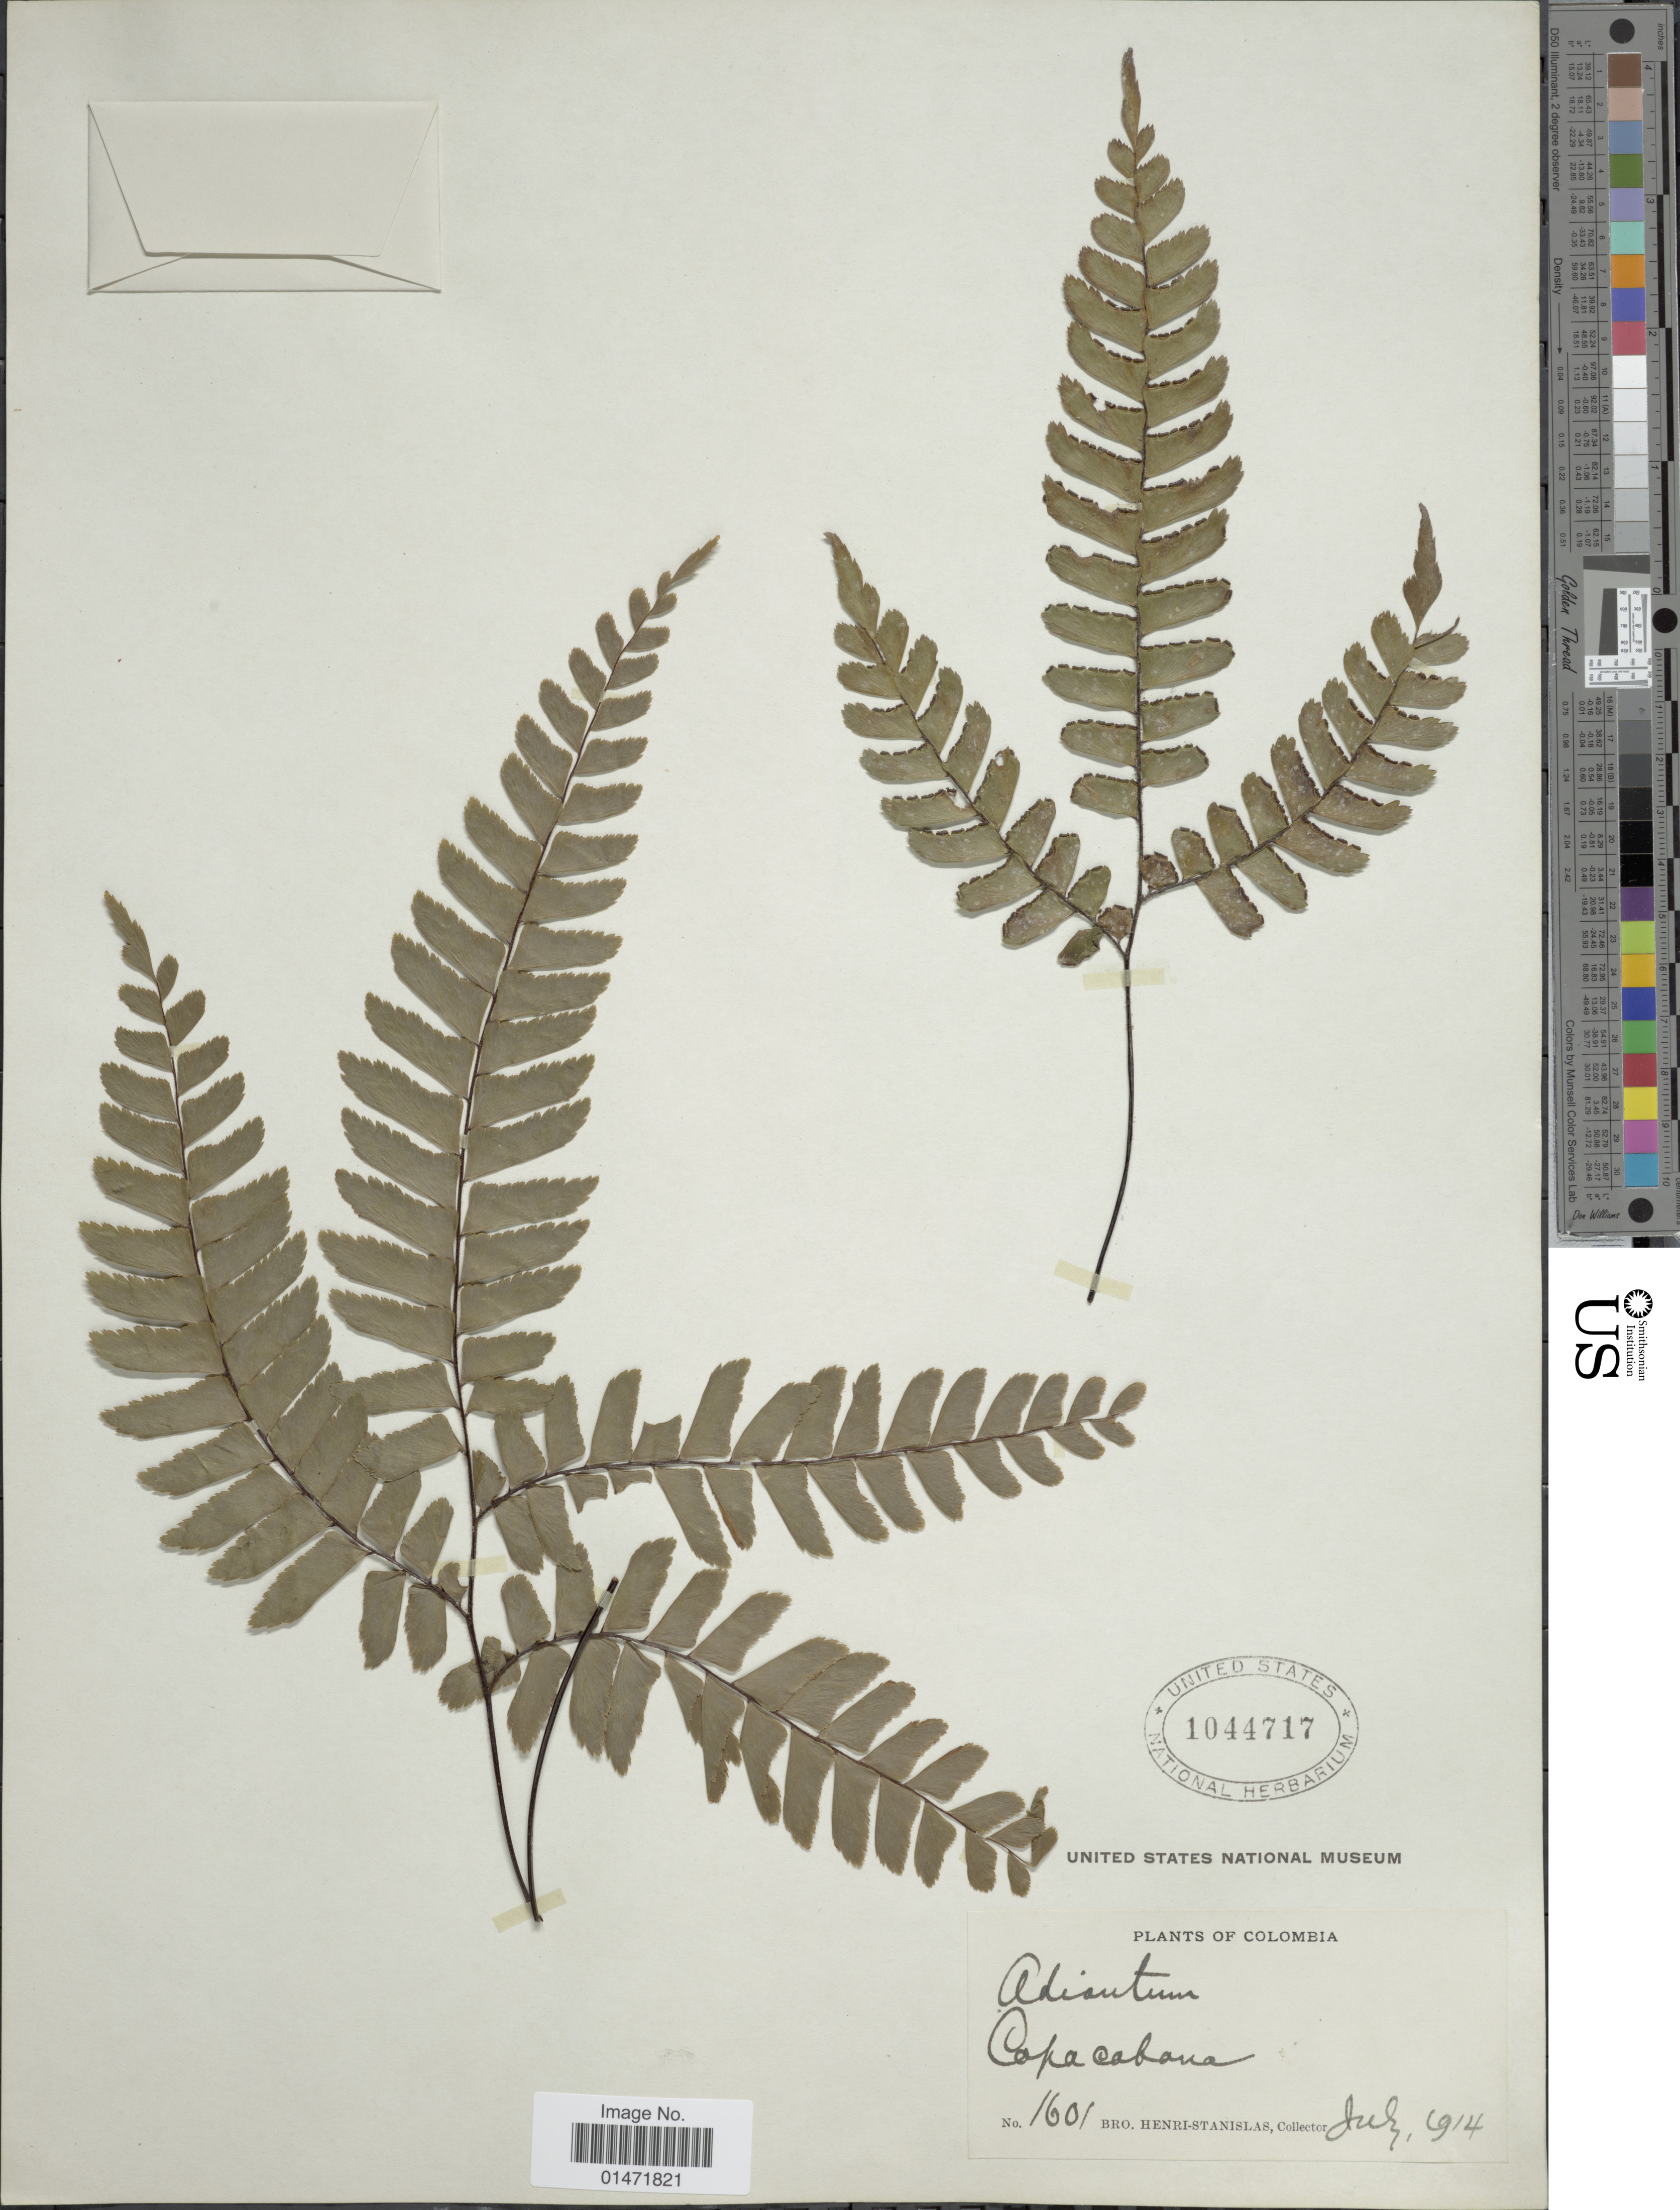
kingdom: Plantae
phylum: Tracheophyta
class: Polypodiopsida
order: Polypodiales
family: Pteridaceae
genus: Adiantum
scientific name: Adiantum tetraphyllum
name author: Humb. & Bonpl. ex Willd.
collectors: Henri-Stanislas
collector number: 1601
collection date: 1914-07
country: Colombia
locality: Capacabana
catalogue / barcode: US 1044717